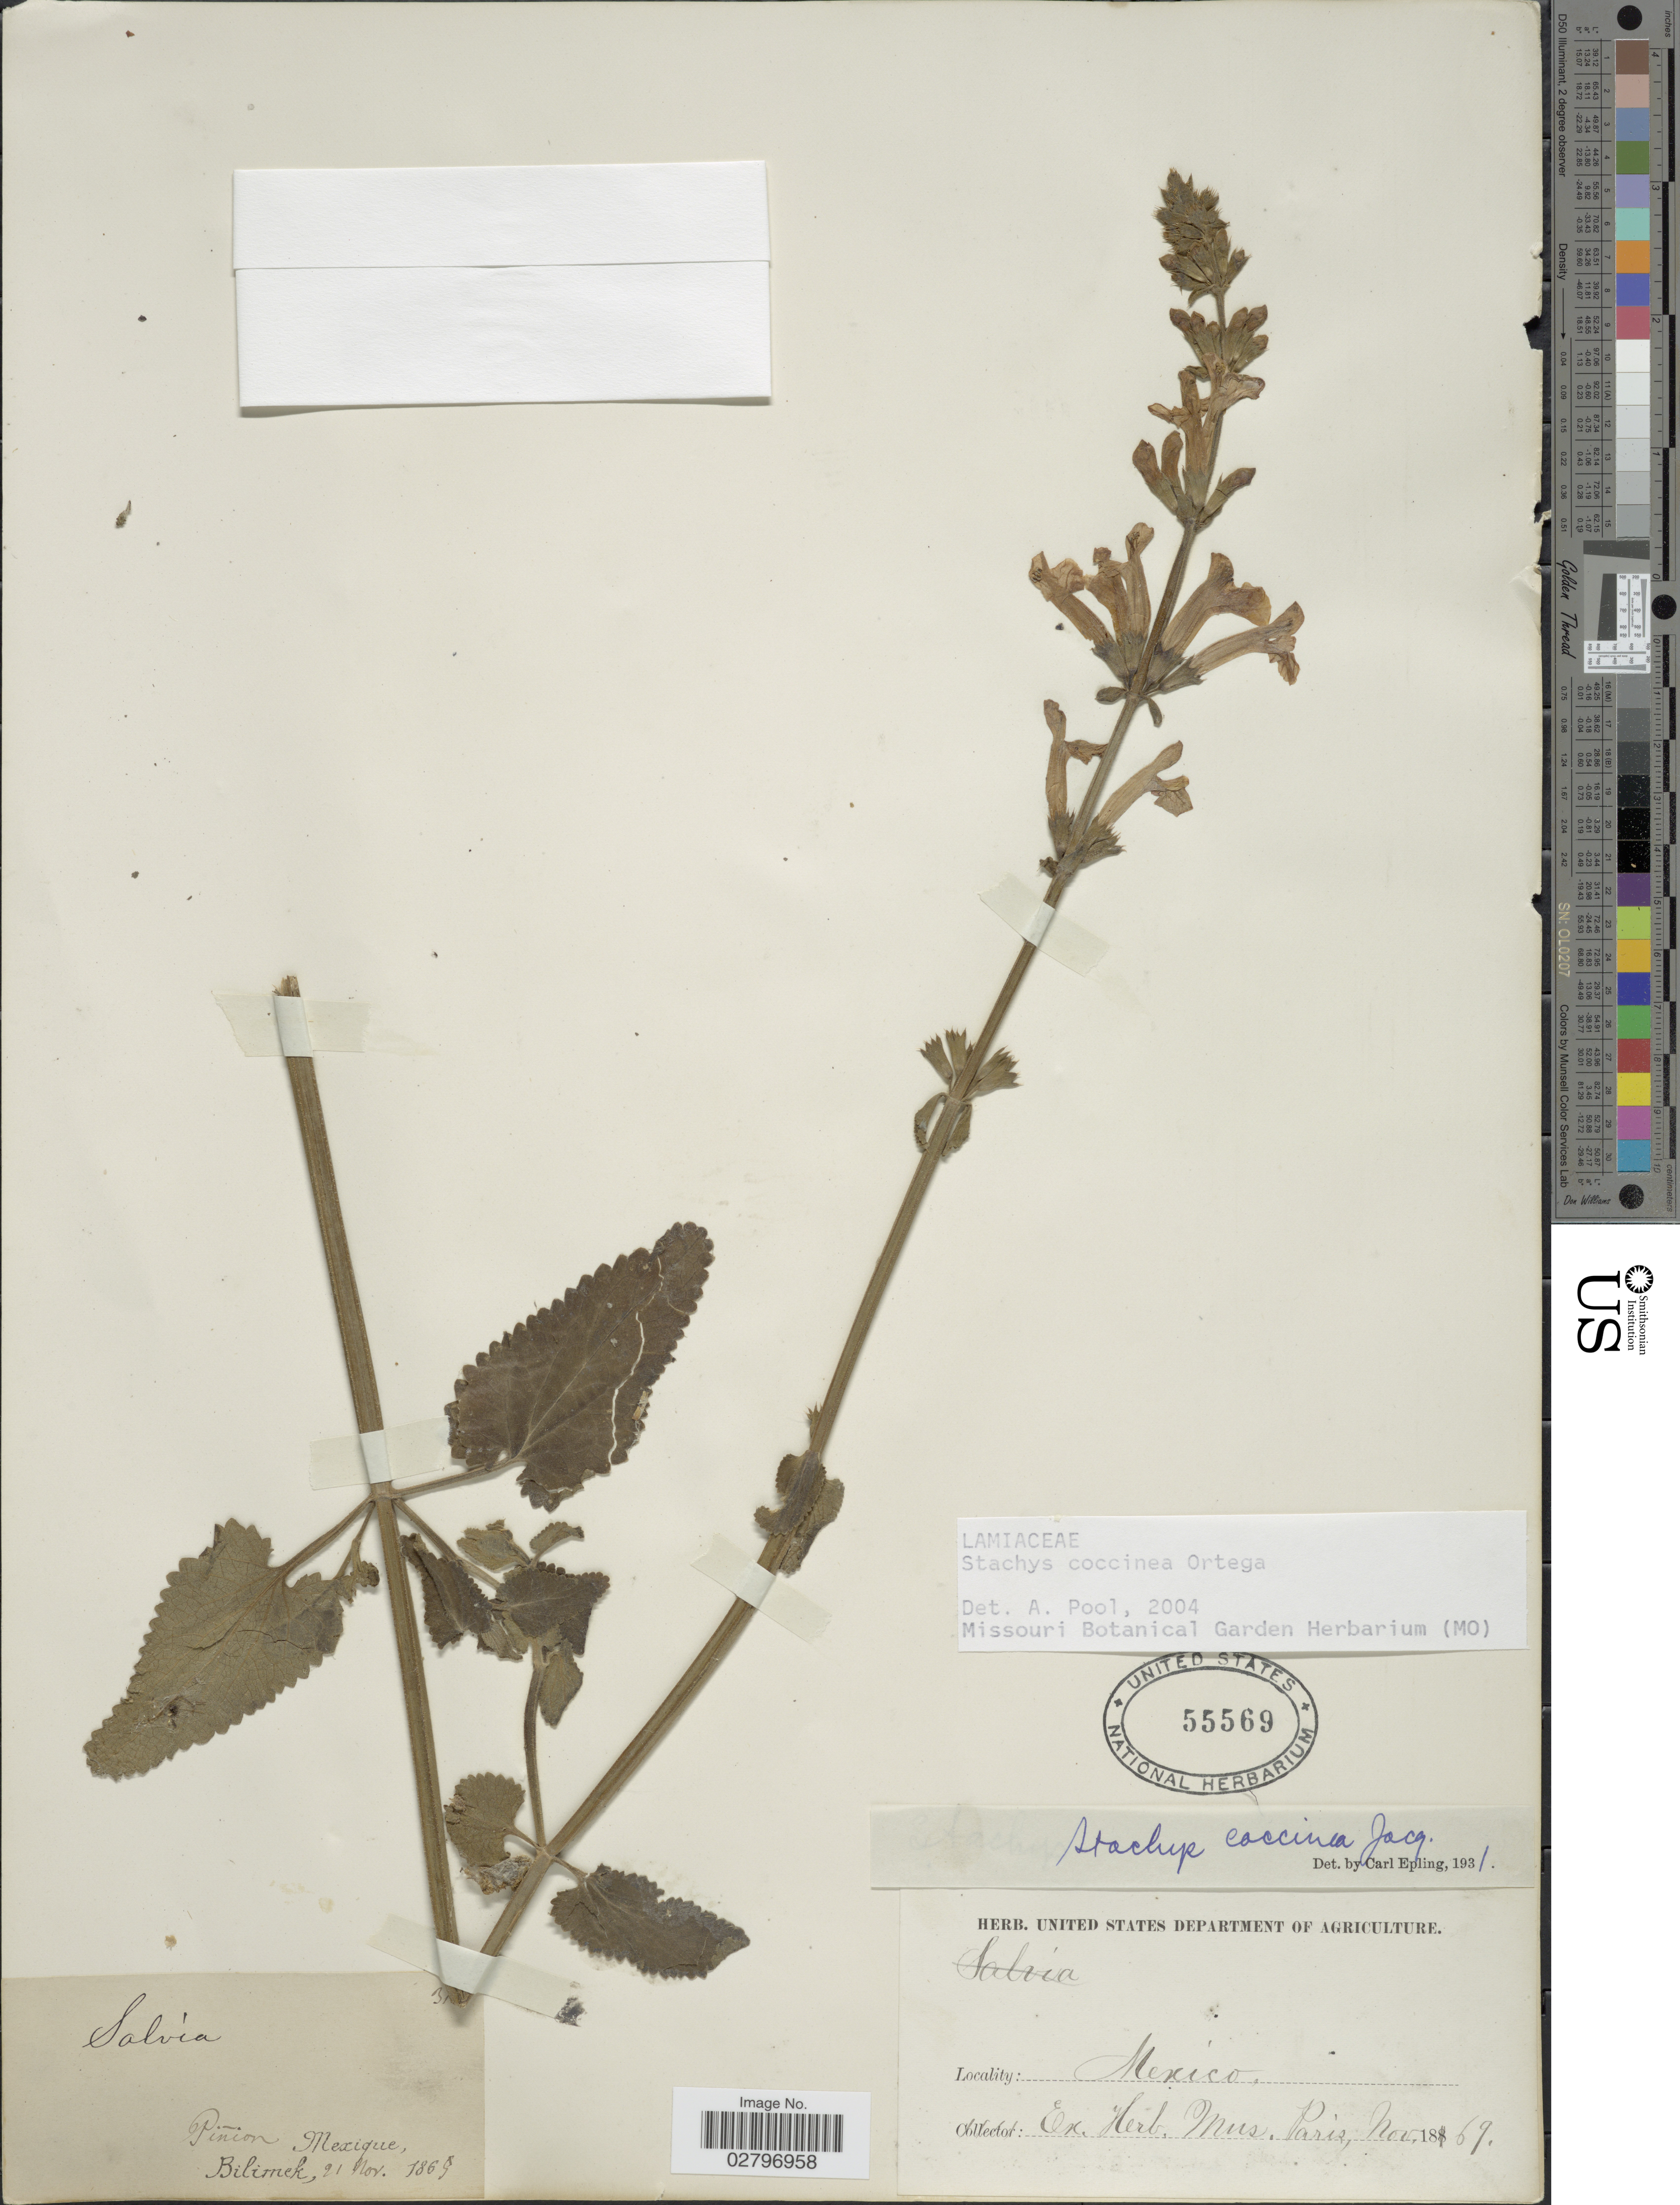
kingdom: Plantae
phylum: Tracheophyta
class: Magnoliopsida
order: Lamiales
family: Lamiaceae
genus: Stachys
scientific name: Stachys coccinea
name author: Ortega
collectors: -. Bilimek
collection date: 1869-11-21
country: Mexico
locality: Piñion, Mexique.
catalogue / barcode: US 55569